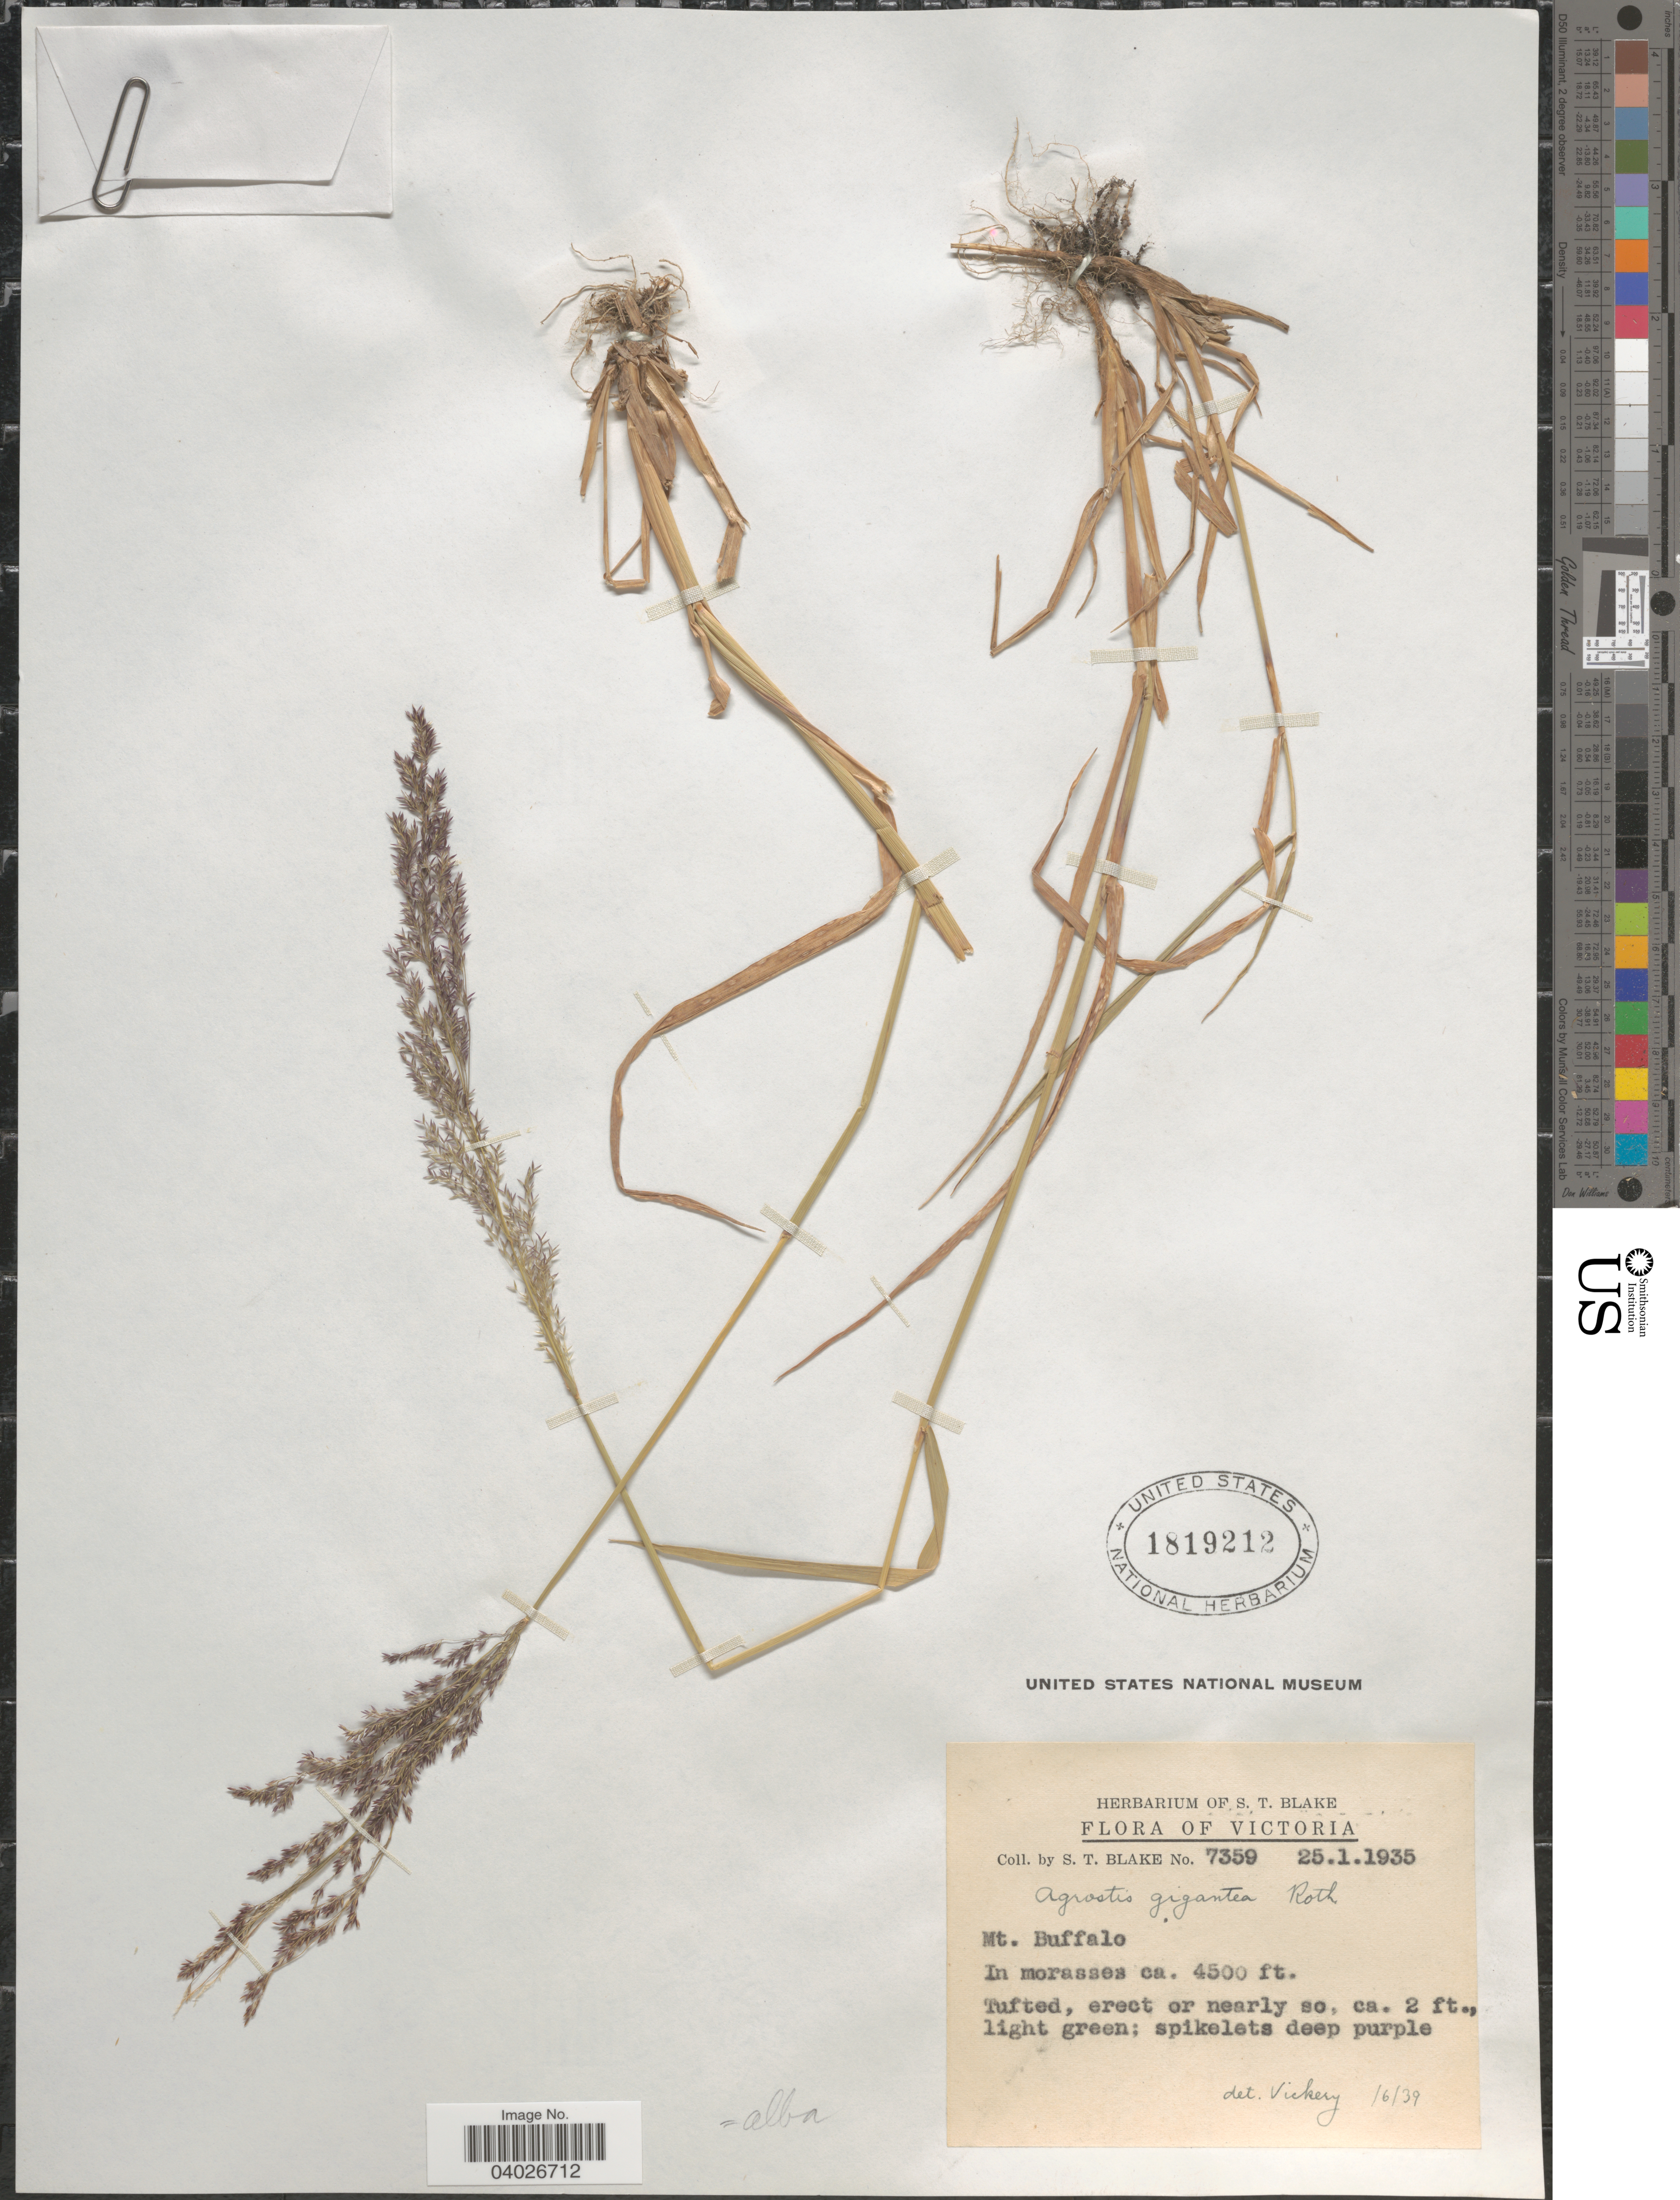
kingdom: Plantae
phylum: Tracheophyta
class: Liliopsida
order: Poales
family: Poaceae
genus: Agrostis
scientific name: Agrostis gigantea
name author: Roth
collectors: S. T. Blake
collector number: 7359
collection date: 1935-01-25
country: Australia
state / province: Victoria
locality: Victoria. Mt. Buffalo.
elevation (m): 1372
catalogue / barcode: US 1819212